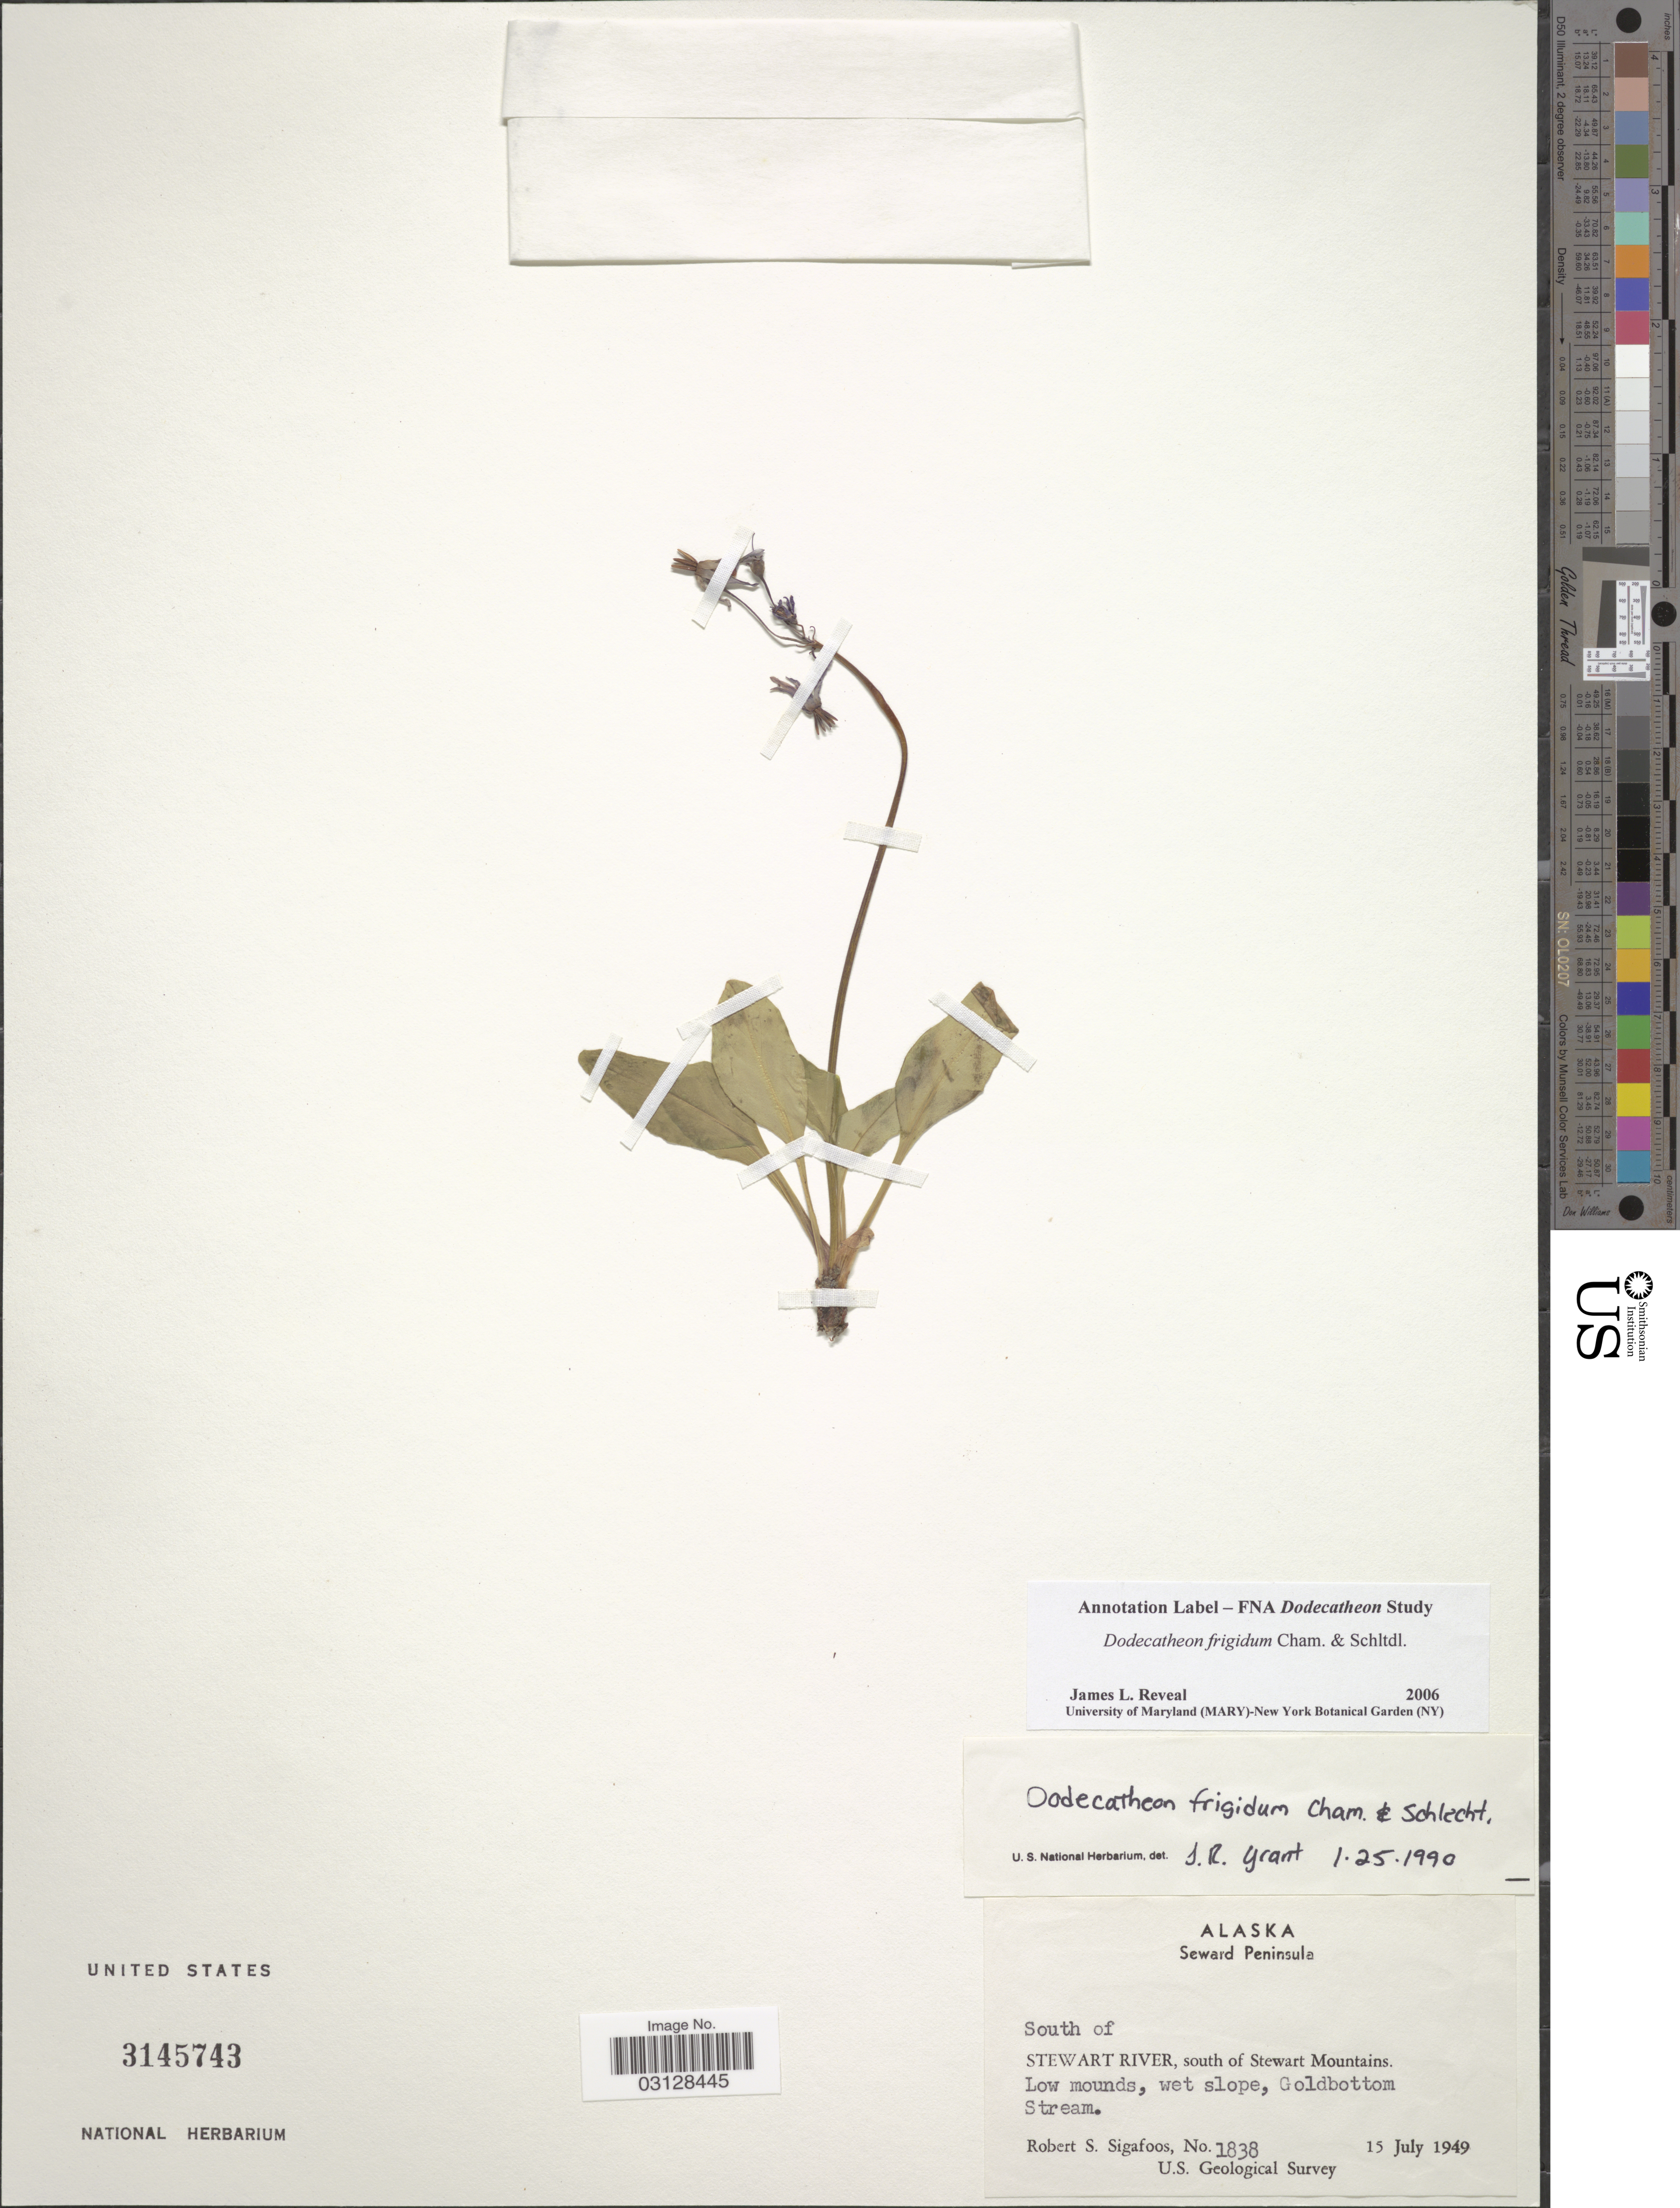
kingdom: Plantae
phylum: Tracheophyta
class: Magnoliopsida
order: Ericales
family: Primulaceae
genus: Dodecatheon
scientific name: Dodecatheon frigidum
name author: Cham. & Schltdl.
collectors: R. Sigafoos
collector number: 1838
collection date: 1949-07-15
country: United States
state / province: Alaska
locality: Seward Peninsula. South of Stewart River, south of Stewart Mountains. Goldbottom Stream.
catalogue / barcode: US 3145743